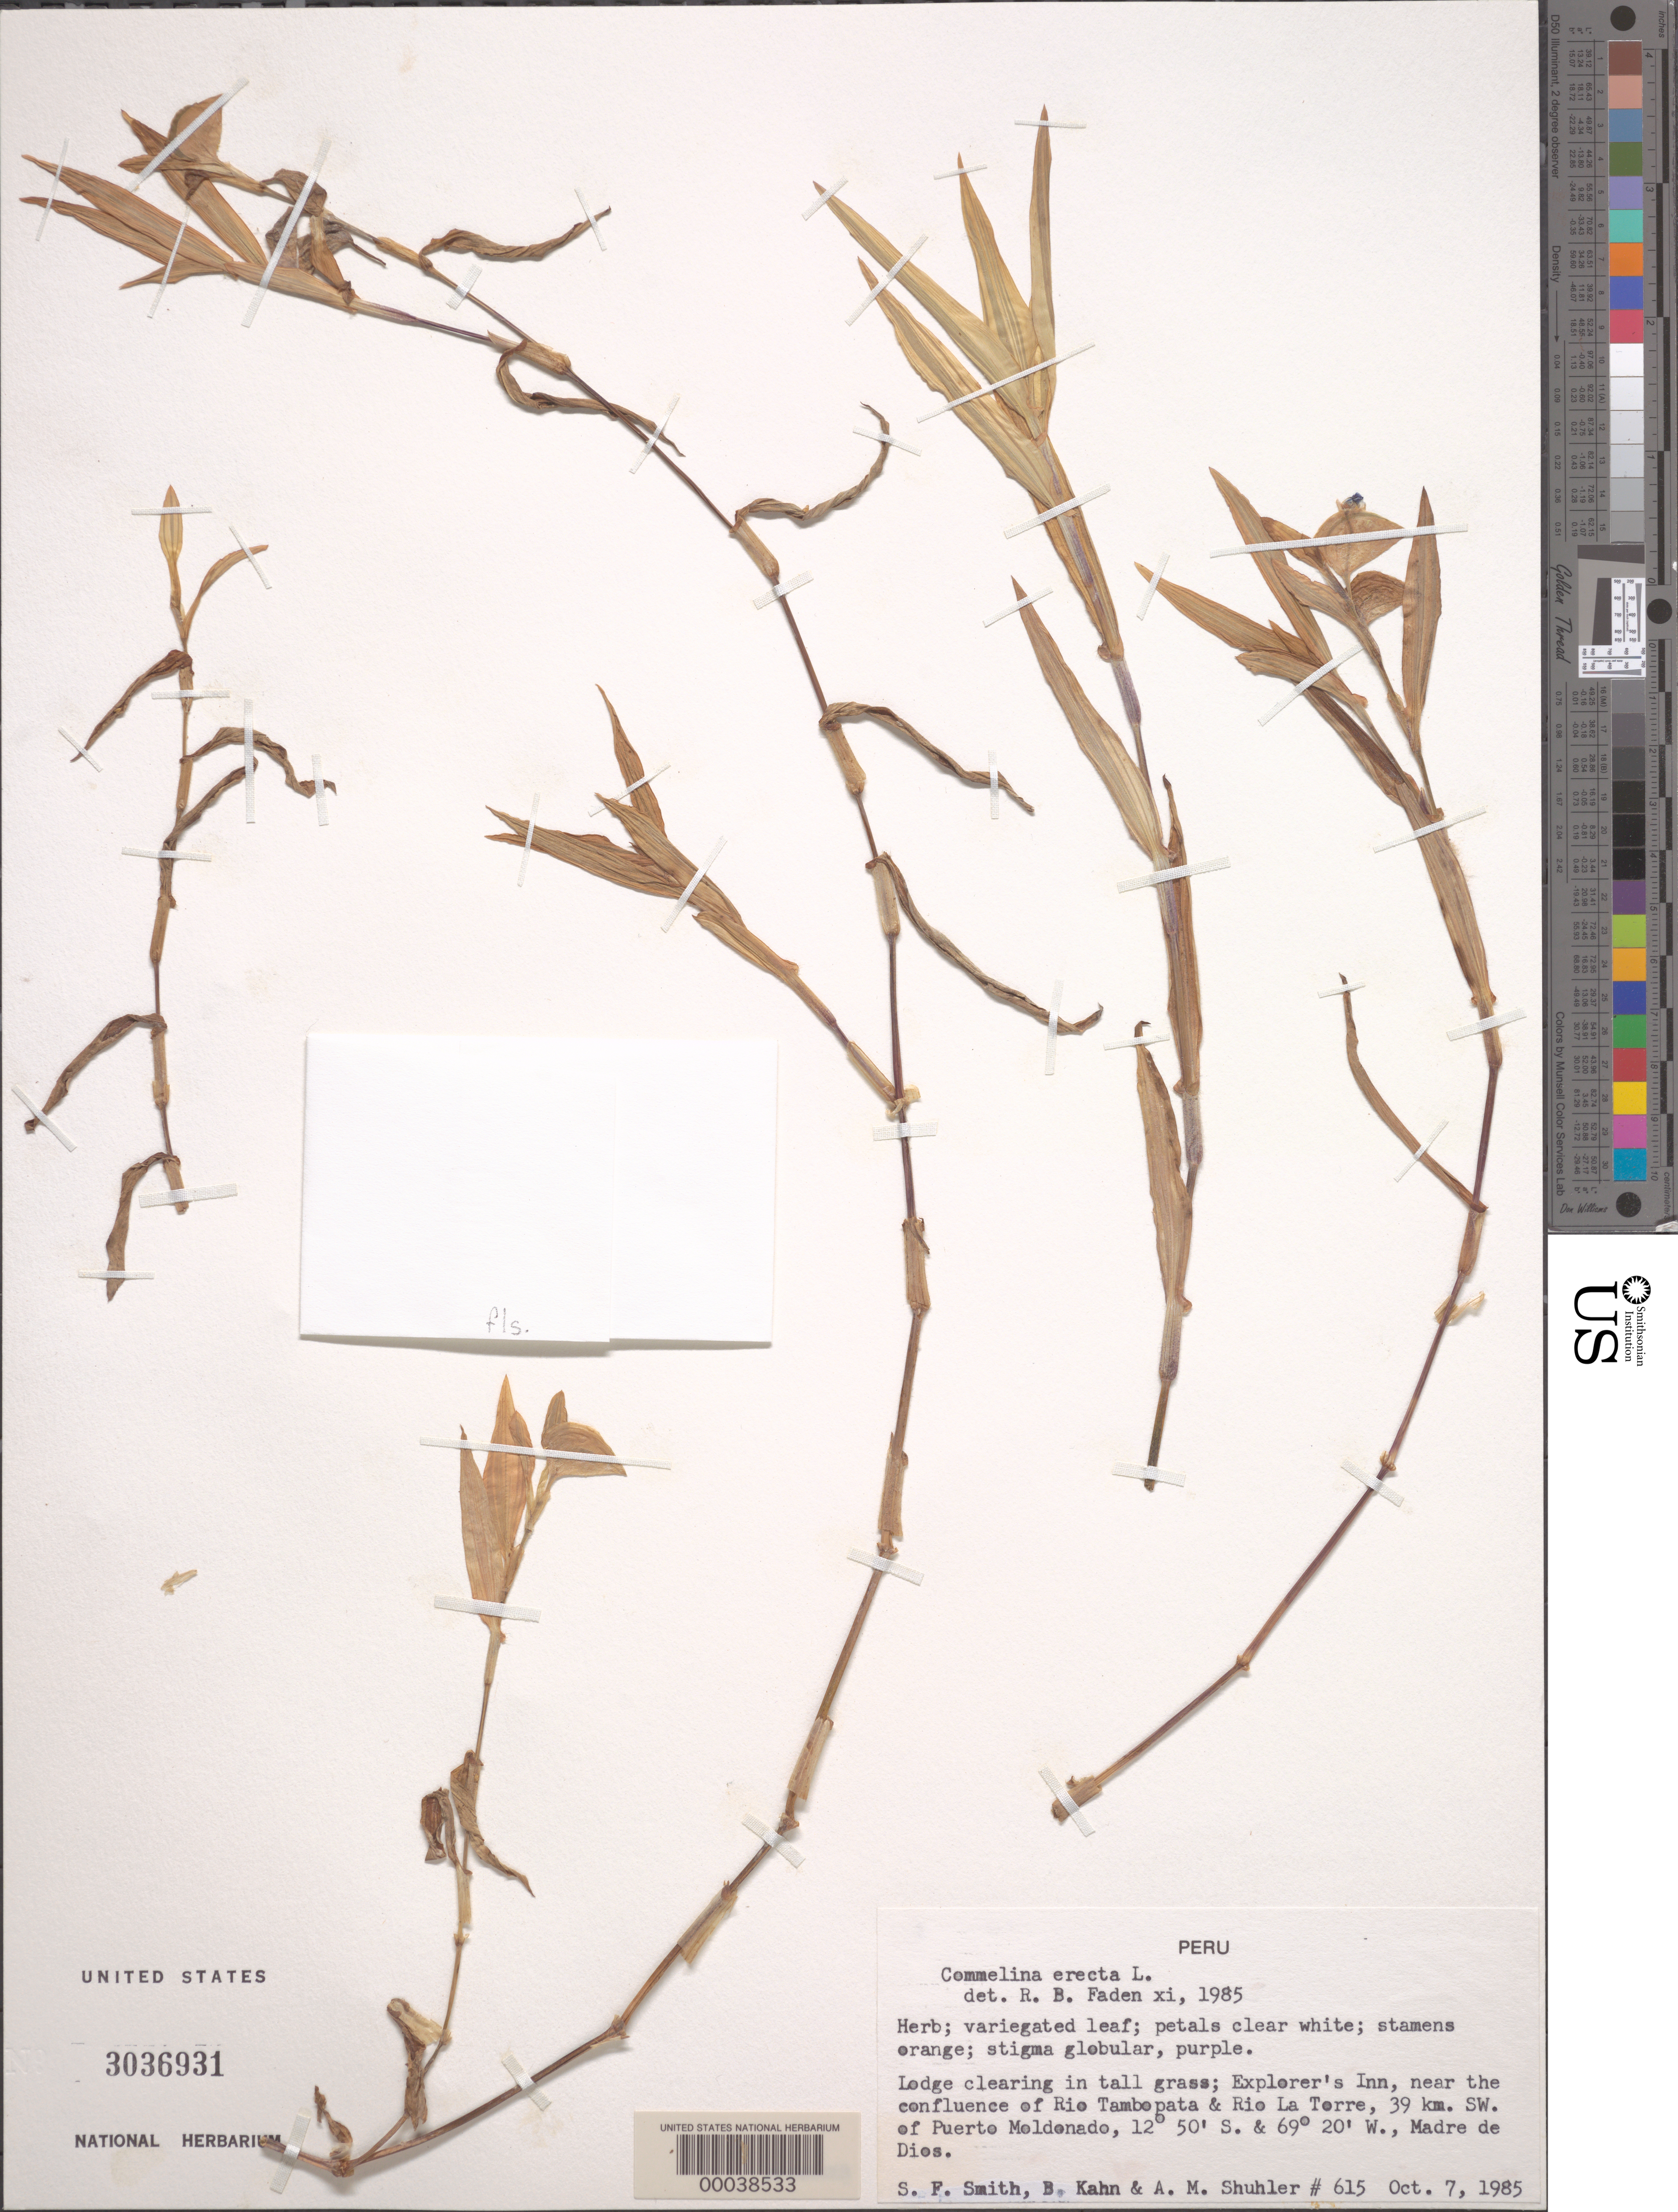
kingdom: Plantae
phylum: Tracheophyta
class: Liliopsida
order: Commelinales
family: Commelinaceae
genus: Commelina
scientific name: Commelina erecta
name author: L.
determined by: Faden, Robert B., (US), Smithsonian Institution - National Museum of Natural History (UNITED STATES)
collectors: S.F. Smith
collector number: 615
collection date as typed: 07 Oct 1985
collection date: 1985-10-07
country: Peru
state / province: Madre de Dios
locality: Confluence of rio tambopata and rio la torre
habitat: Tall grass clearing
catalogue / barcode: US 3036931